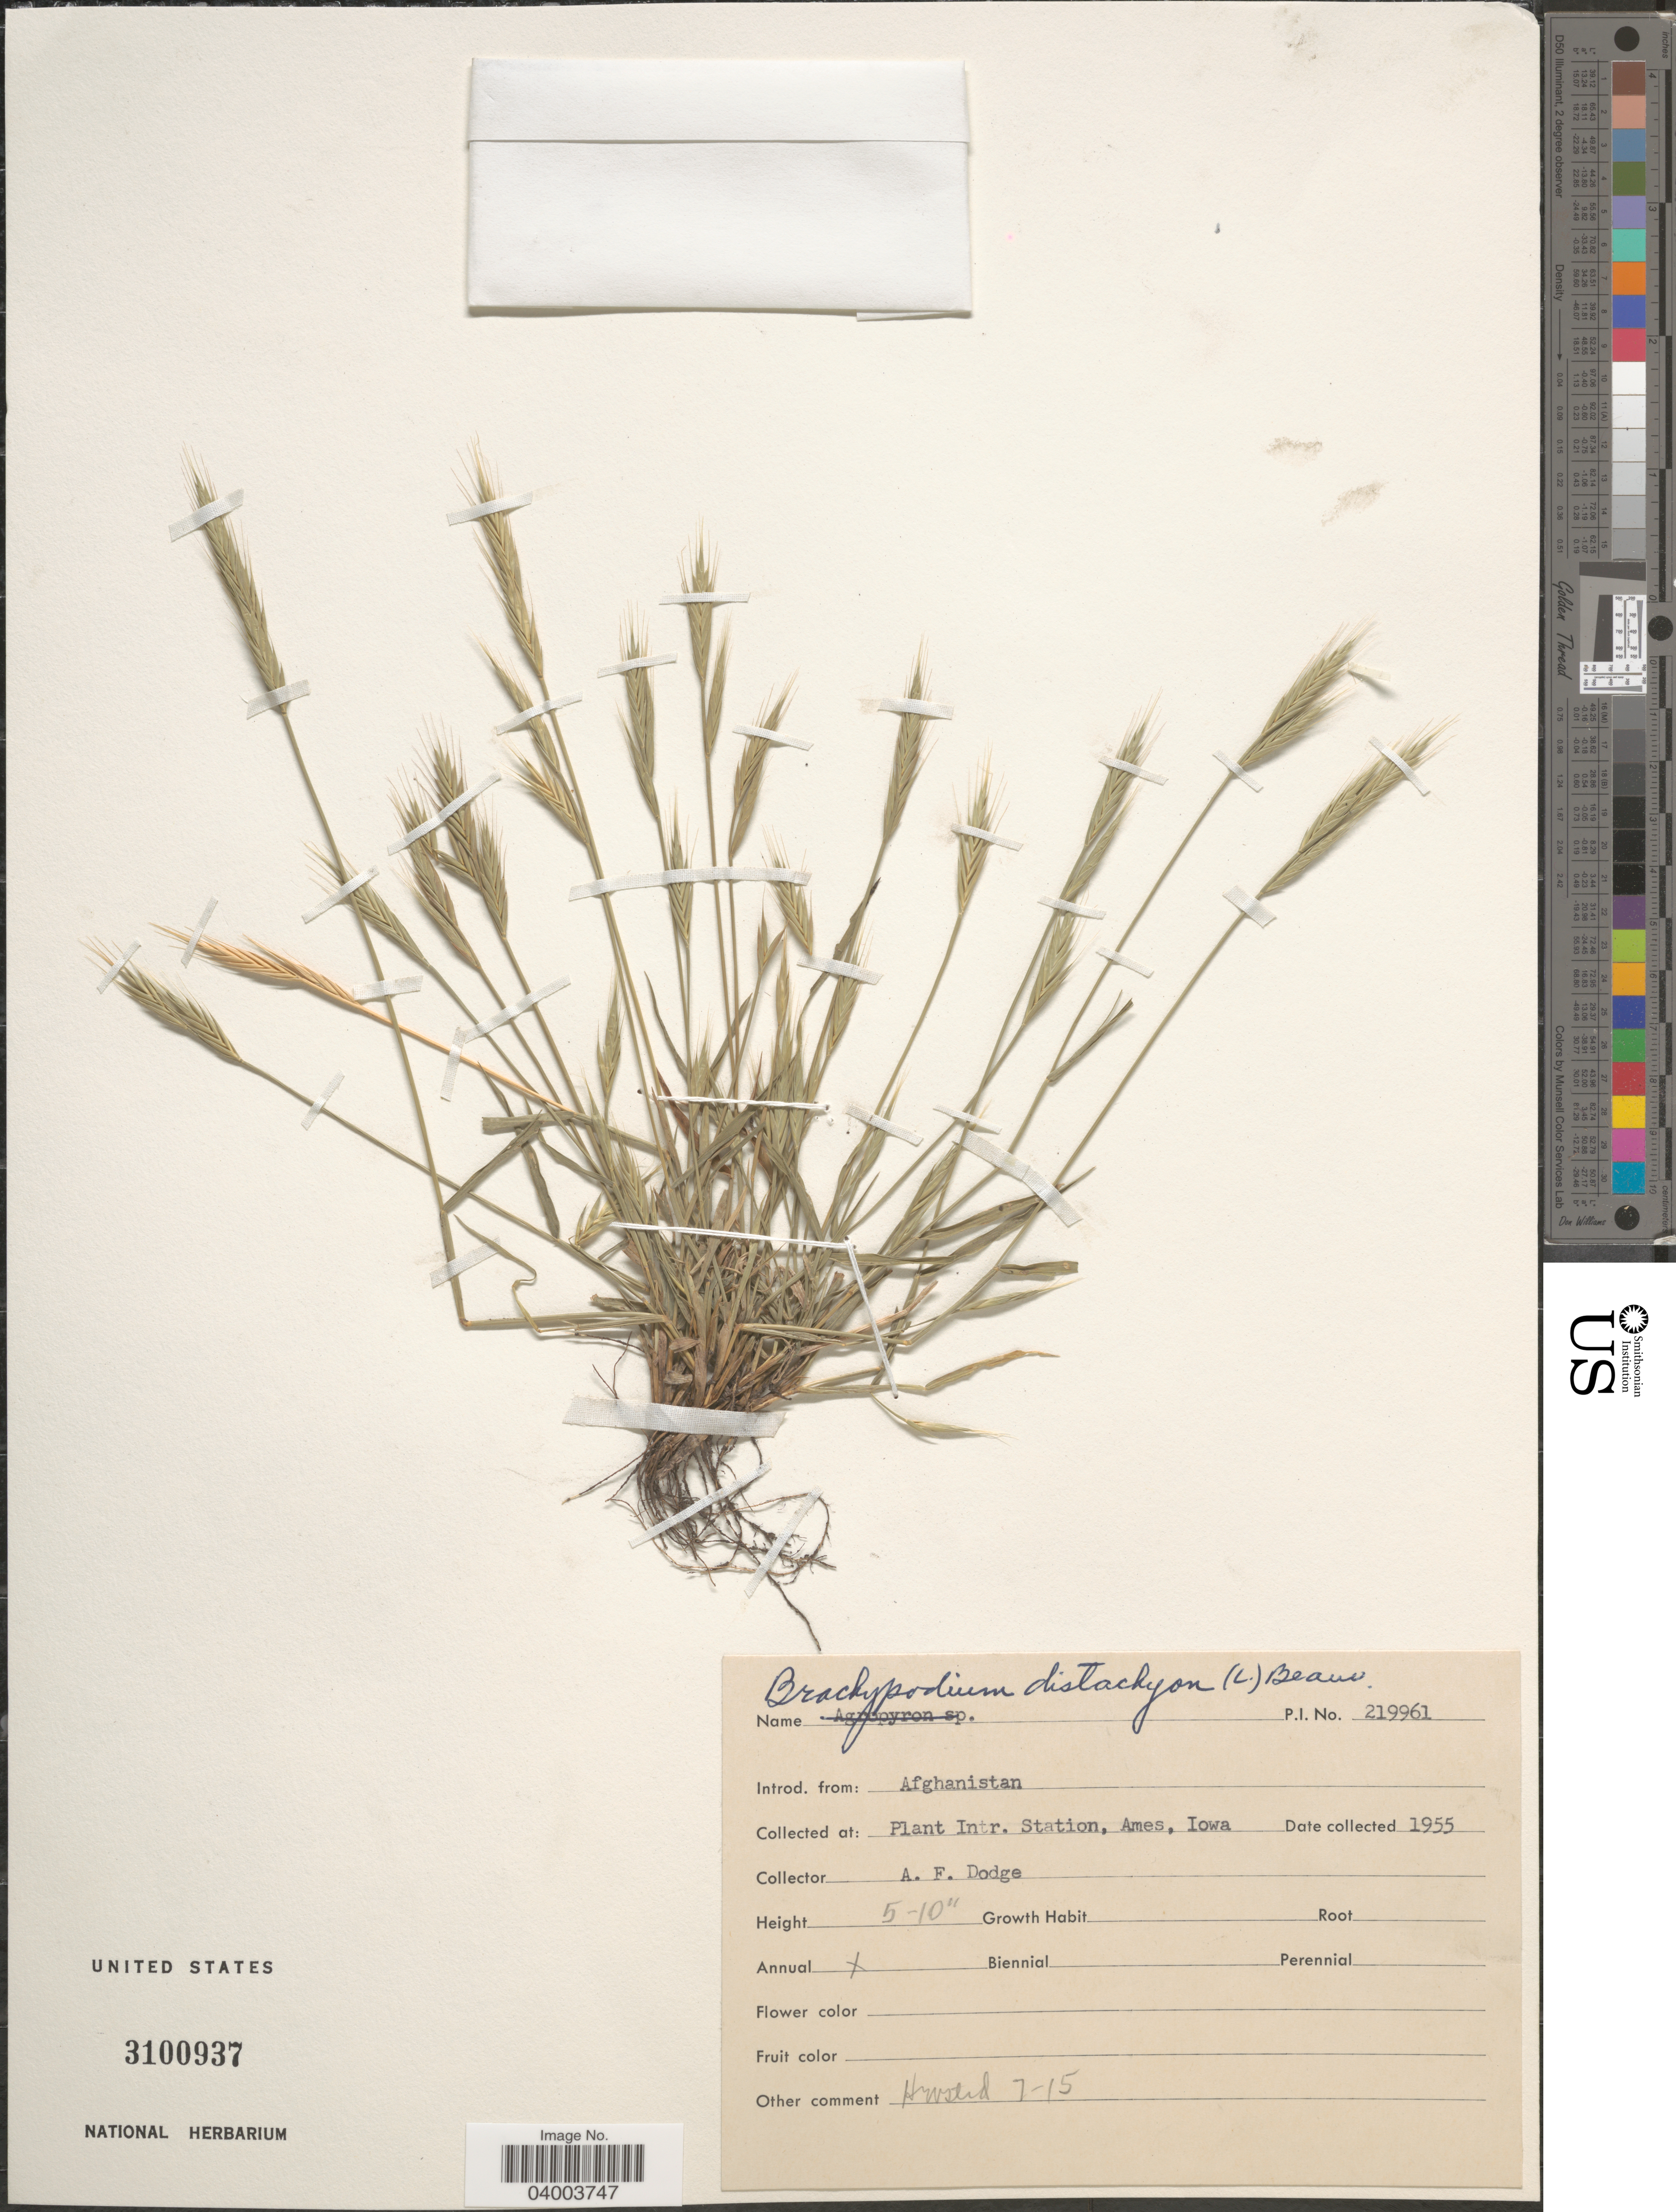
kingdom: Plantae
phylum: Tracheophyta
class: Liliopsida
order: Poales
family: Poaceae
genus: Brachypodium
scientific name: Brachypodium distachyon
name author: (L.) P. Beauv.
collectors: A. Dodge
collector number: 219961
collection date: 1955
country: United States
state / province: Iowa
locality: Plant Intr. Station, Ames.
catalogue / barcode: US 3100937